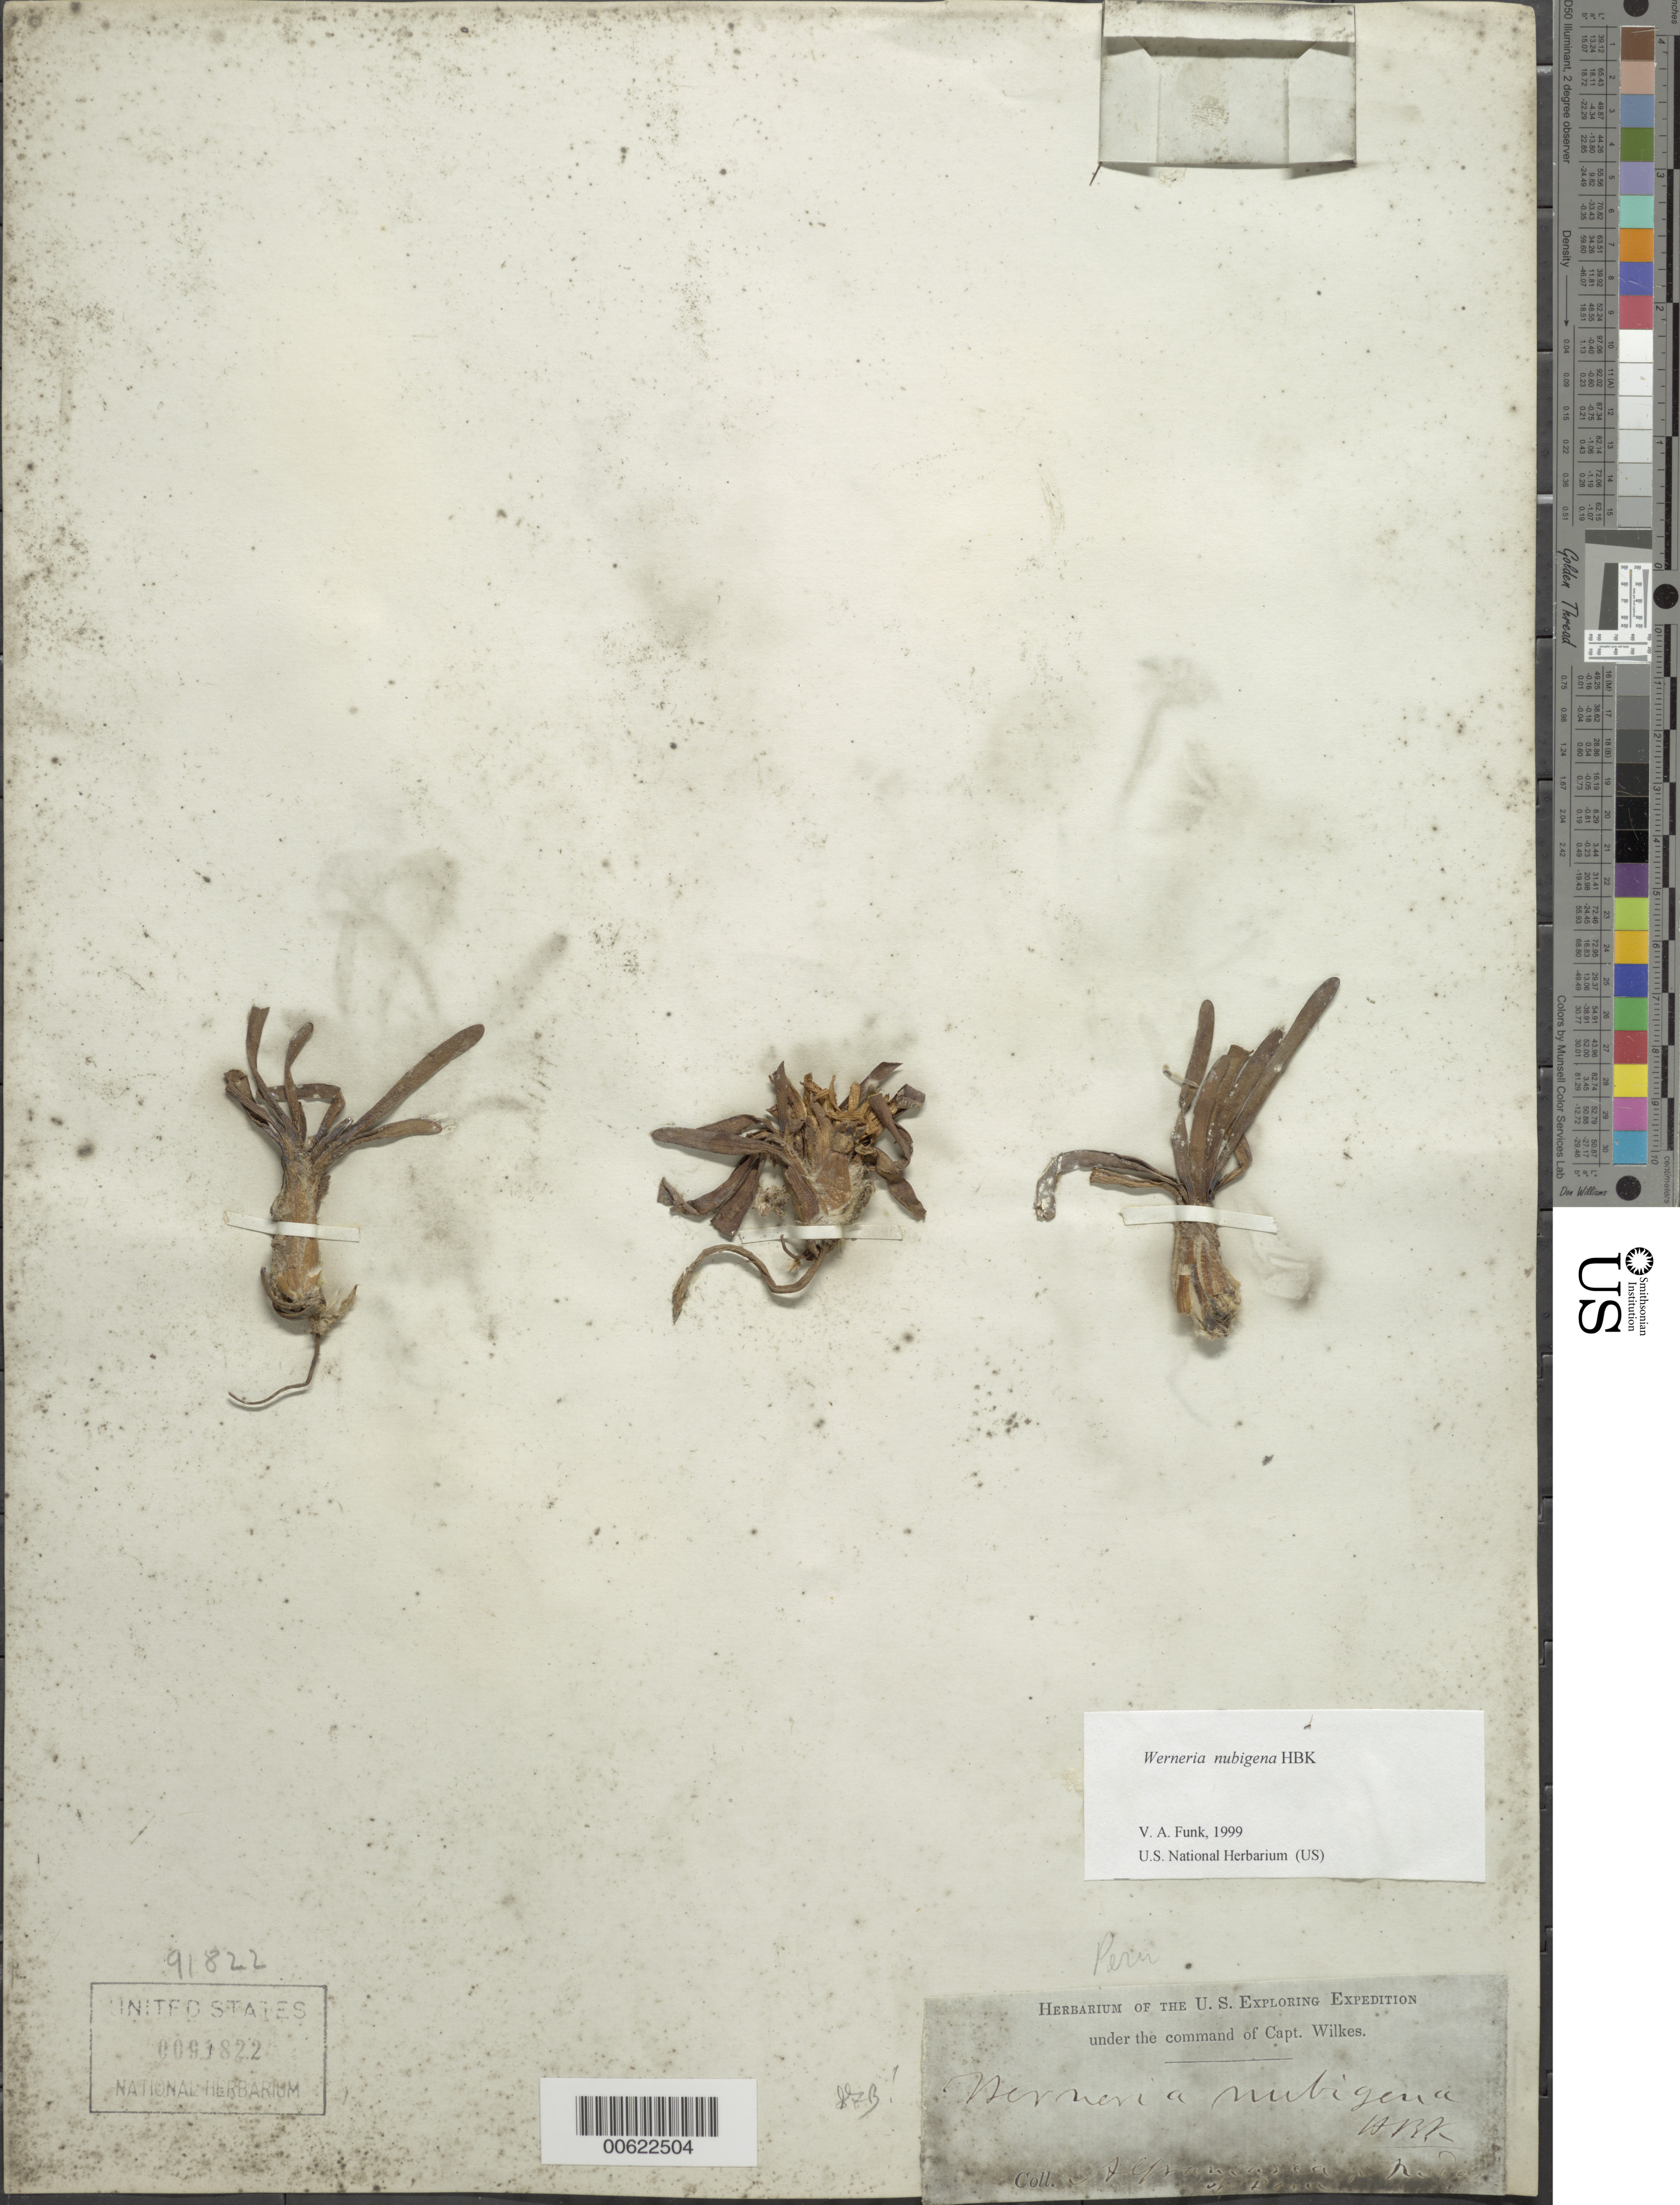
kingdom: Plantae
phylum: Tracheophyta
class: Magnoliopsida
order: Asterales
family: Asteraceae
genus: Werneria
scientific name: Werneria nubigena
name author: Kunth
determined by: Funk, Vicki A., (BOT), Smithsonian Institution - National Museum of Natural History (UNITED STATES)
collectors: Wilkes Explor. Exped.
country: Peru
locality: Andes: Alpamarca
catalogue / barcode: US 91822